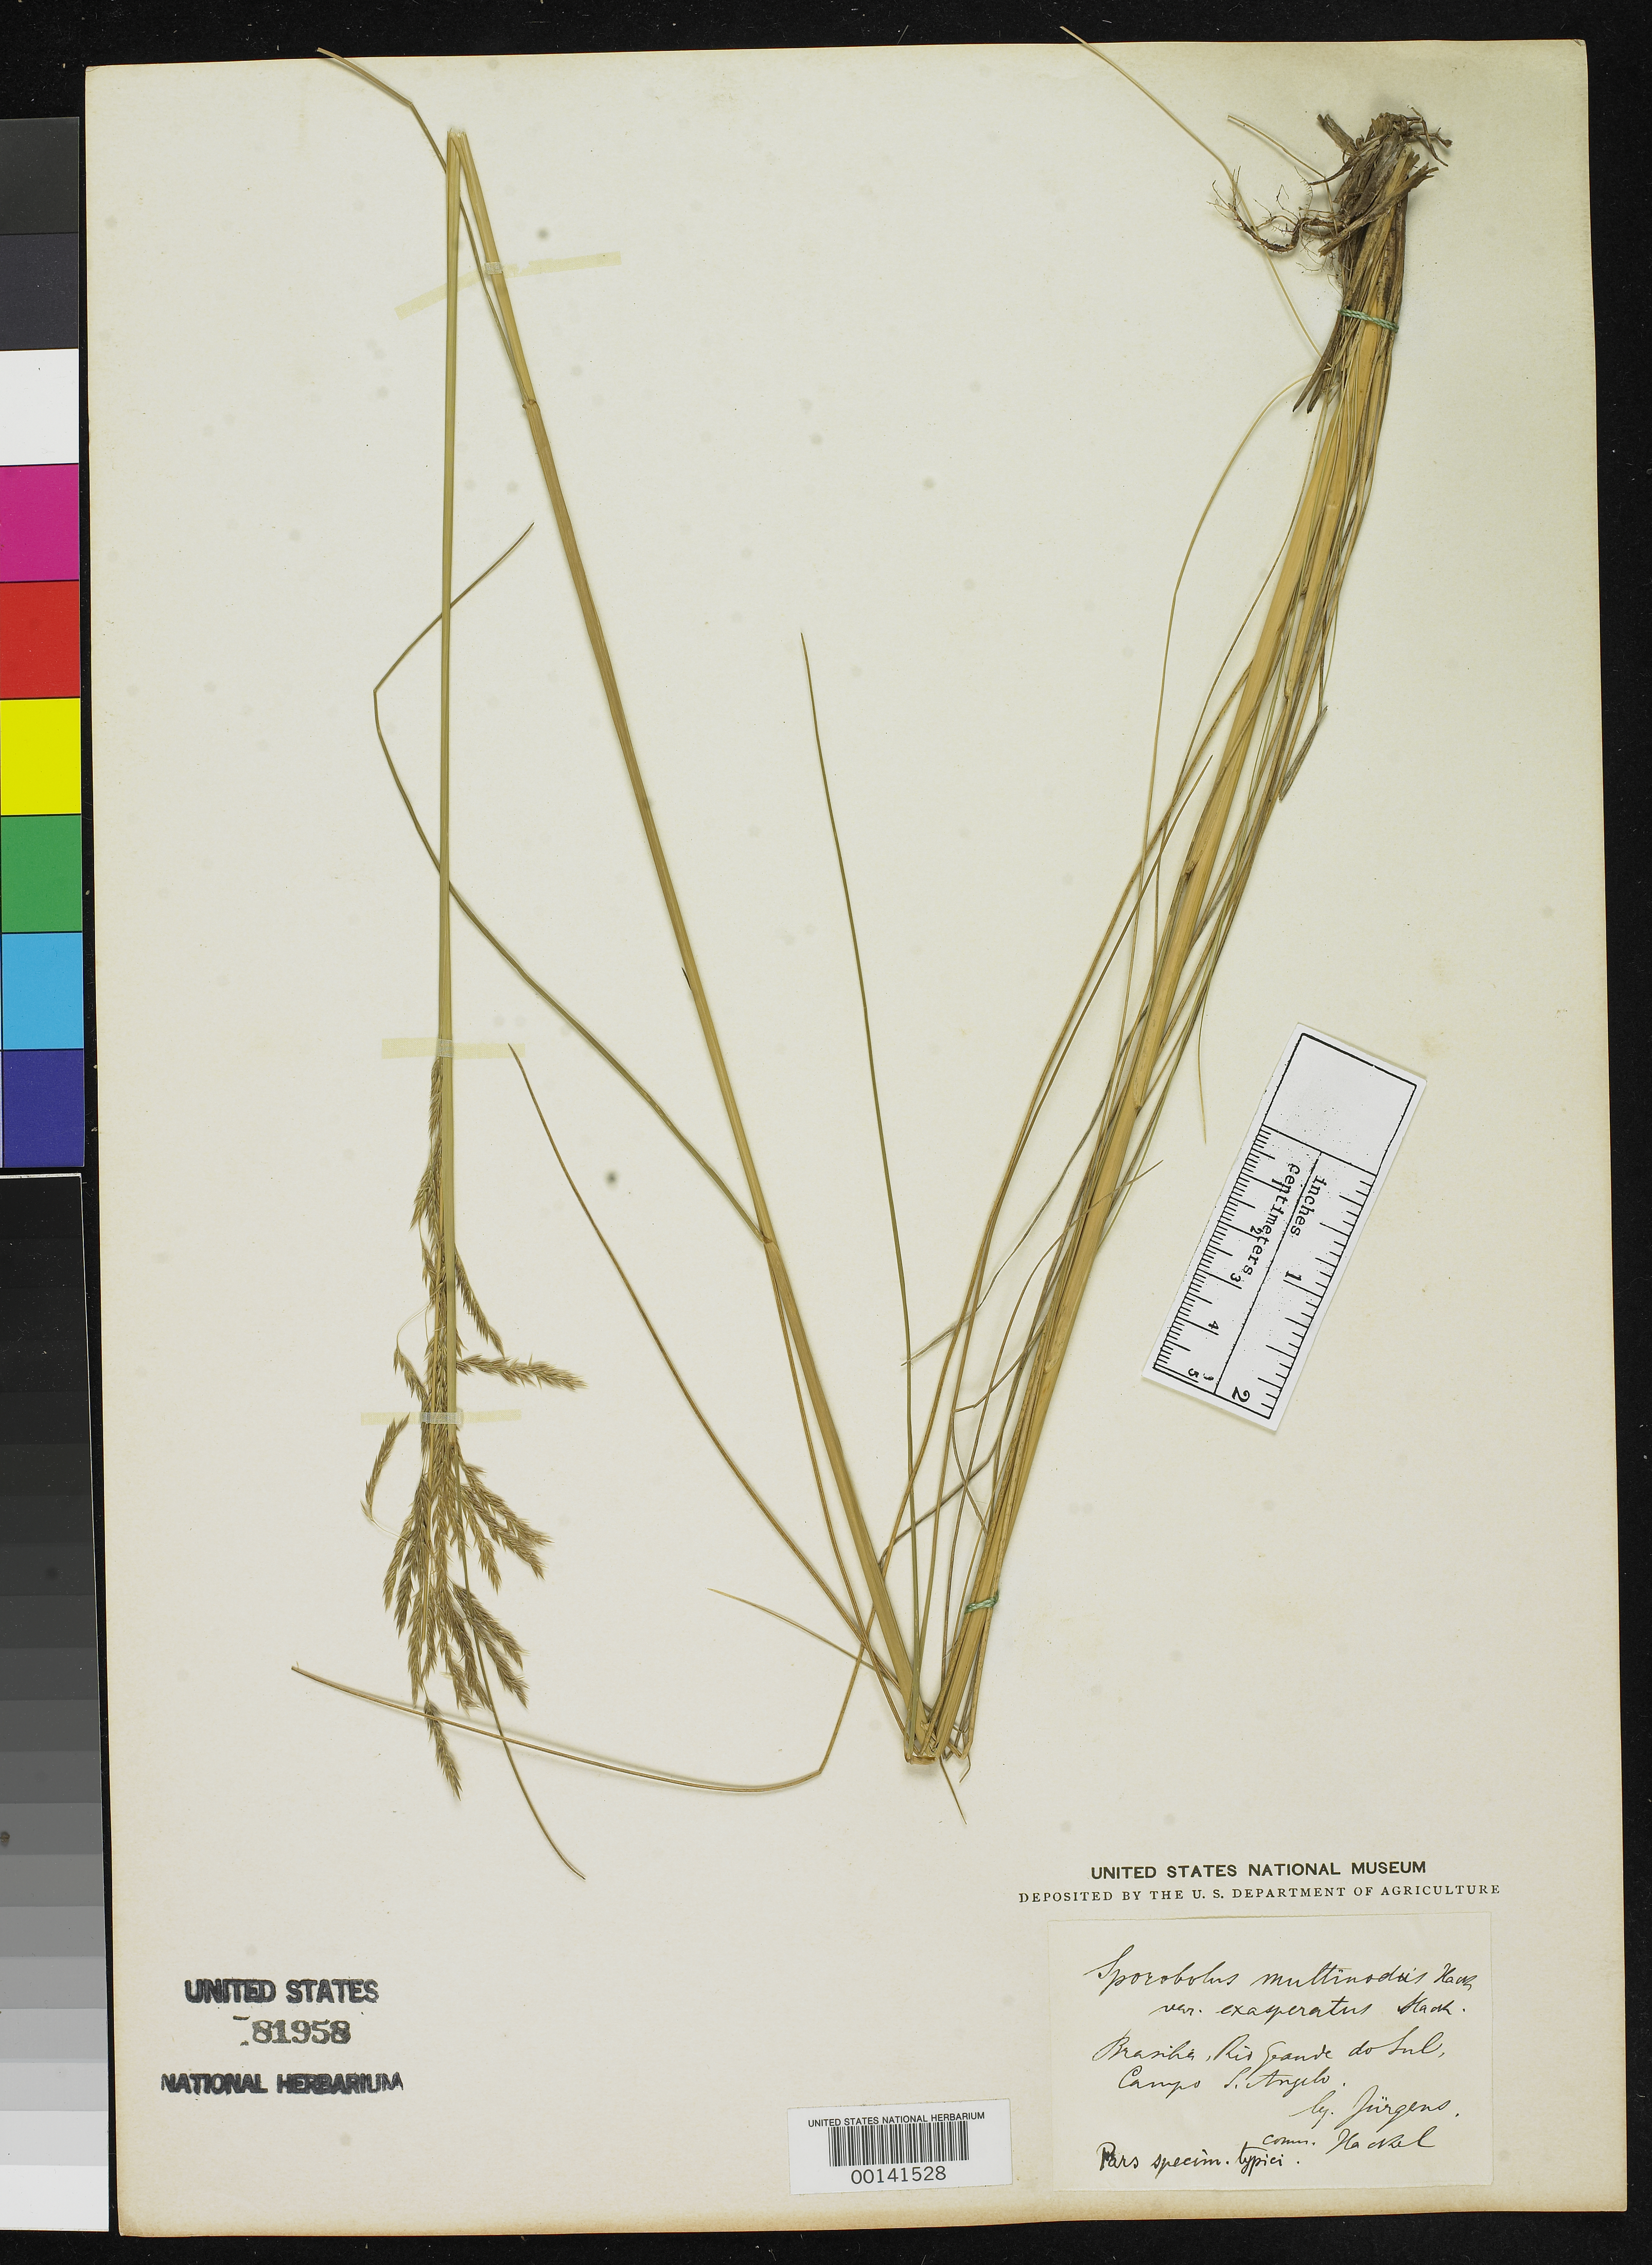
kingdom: Plantae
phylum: Tracheophyta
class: Liliopsida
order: Poales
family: Poaceae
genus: Sporobolus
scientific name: Sporobolus multinodis var. exasperatus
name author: Hack.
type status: Isotype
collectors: C. Juergens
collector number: G 259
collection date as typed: Dec 1905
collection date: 1905-12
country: Brazil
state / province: Rio Grande do Sul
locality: St. Angelo dos Missiones, campo de St. Angelo.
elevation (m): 400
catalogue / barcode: US 81958